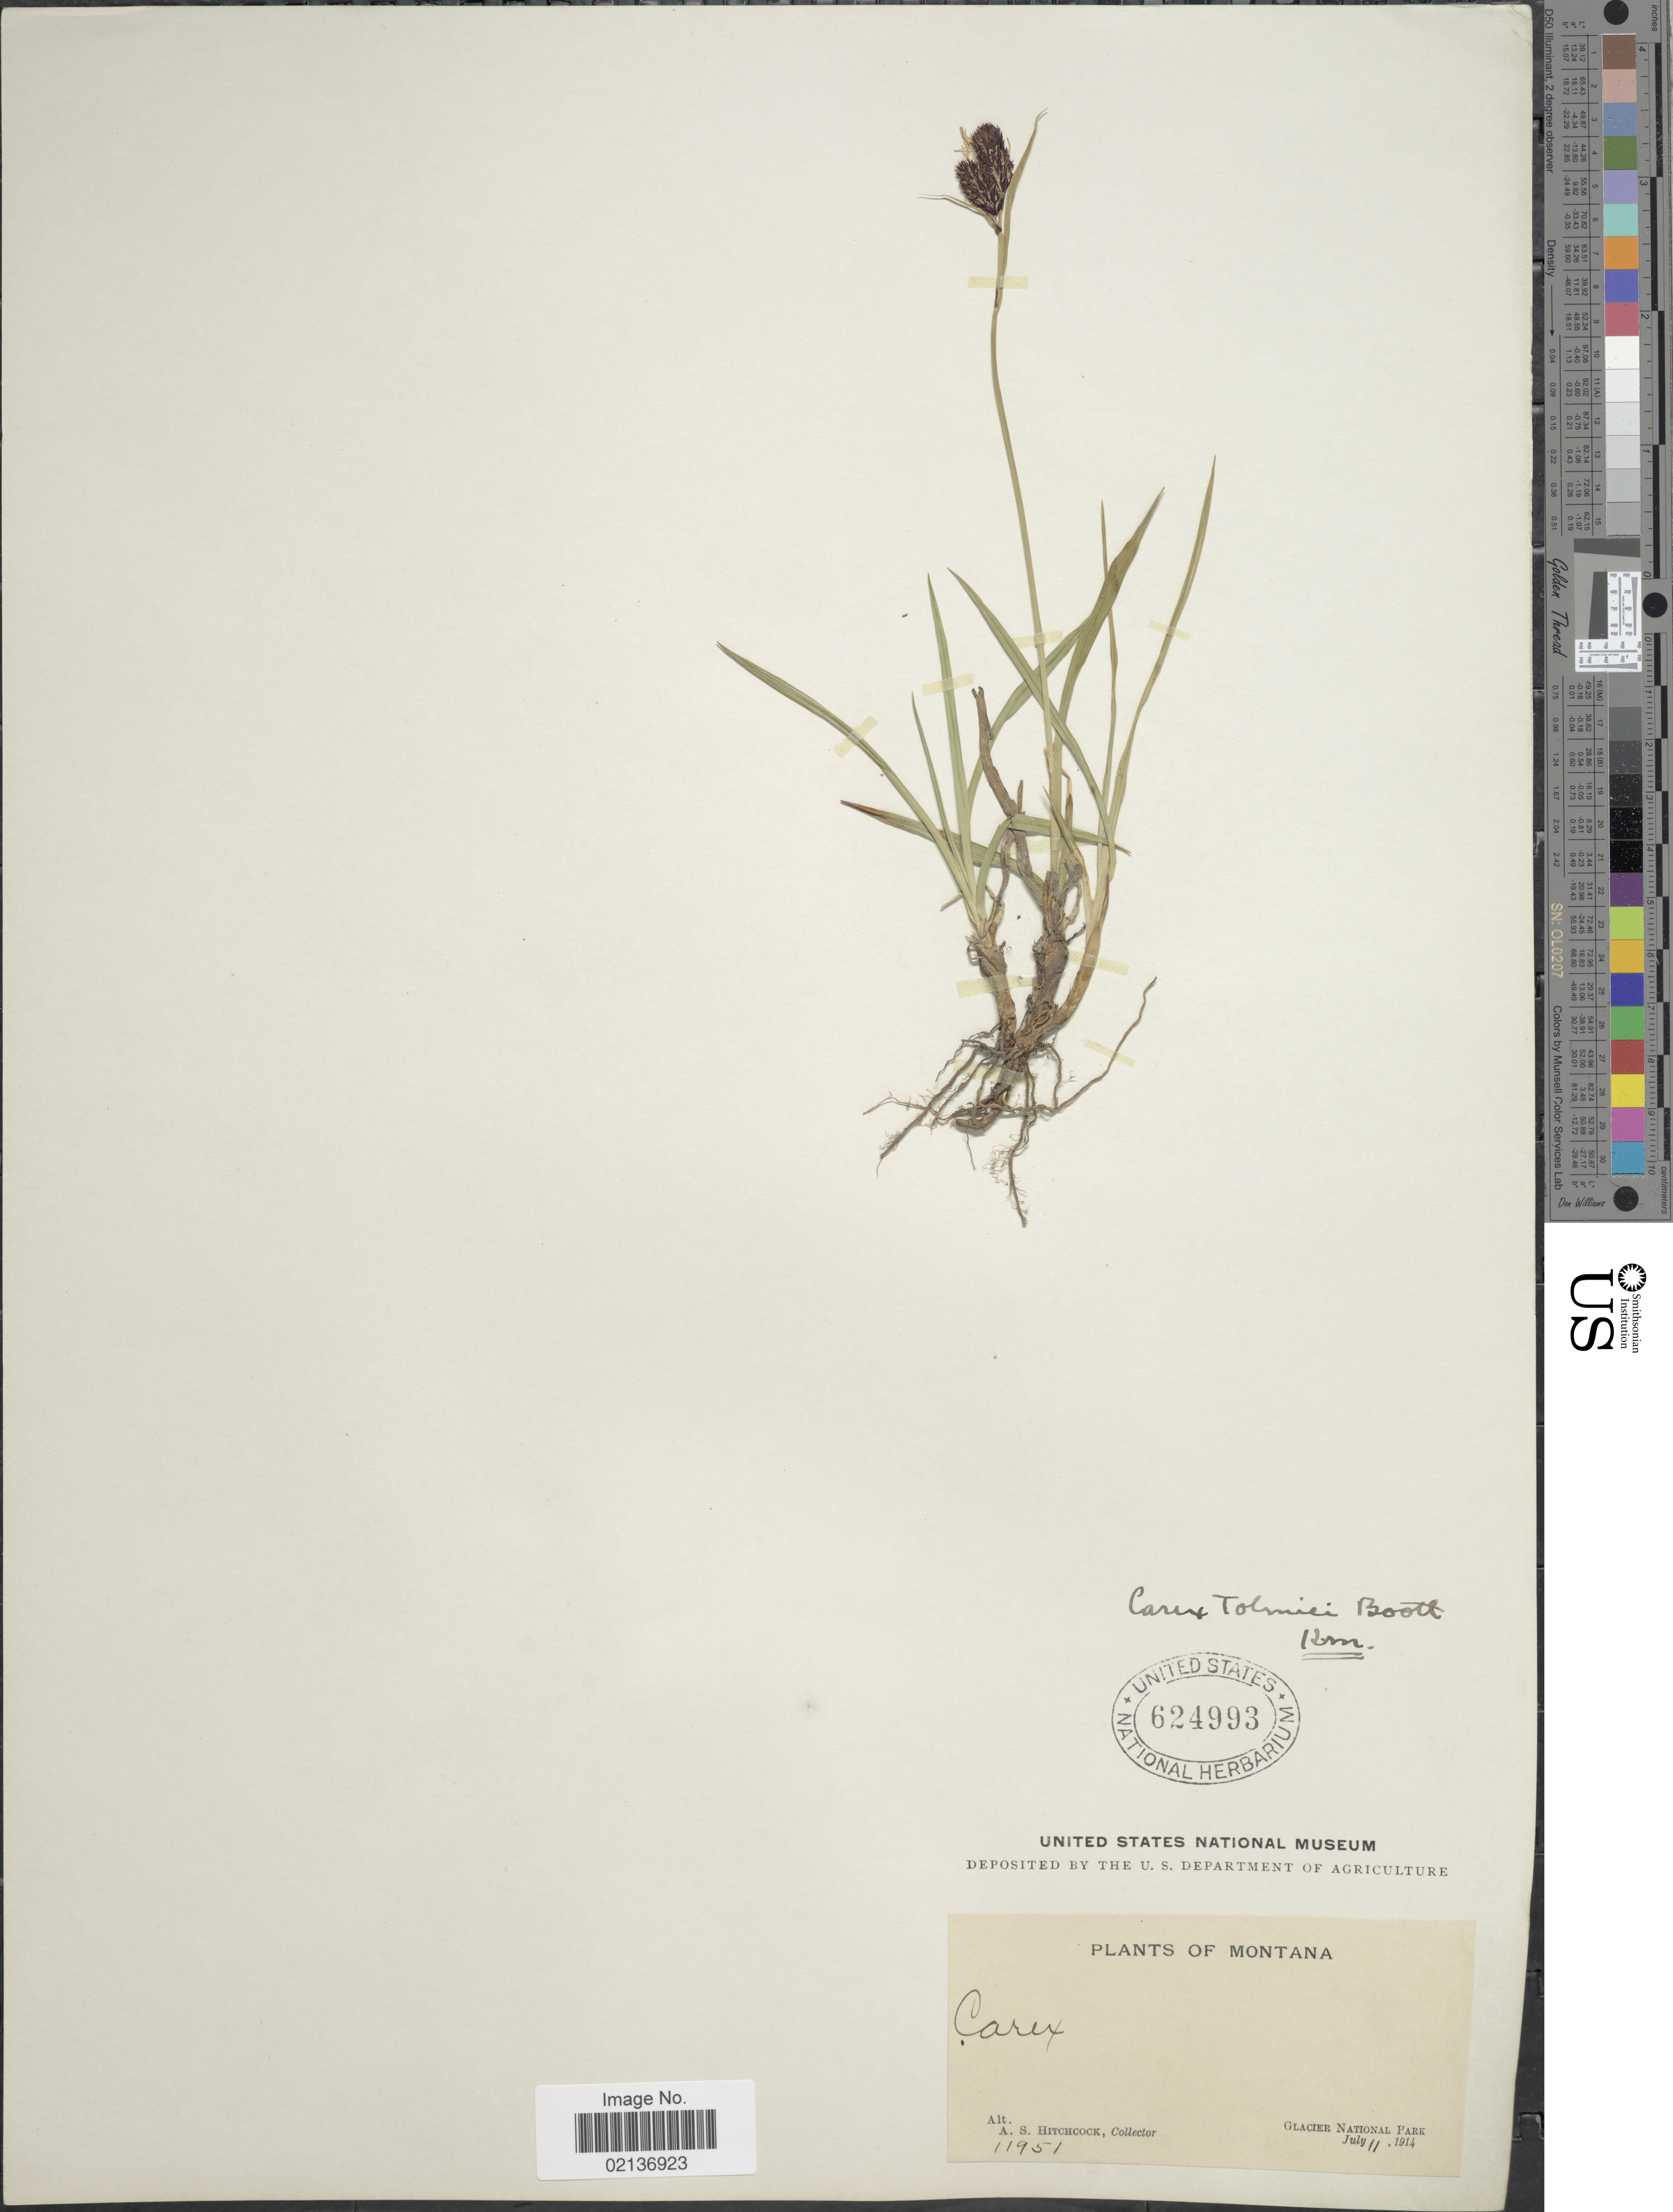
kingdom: Plantae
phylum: Tracheophyta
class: Liliopsida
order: Poales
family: Cyperaceae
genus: Carex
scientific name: Carex spectabilis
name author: Dewey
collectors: A. S. Hitchcock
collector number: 11951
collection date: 1914-07-11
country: United States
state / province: Montana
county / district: Flathead / Glacier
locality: Glacier National Park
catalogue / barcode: US 624993